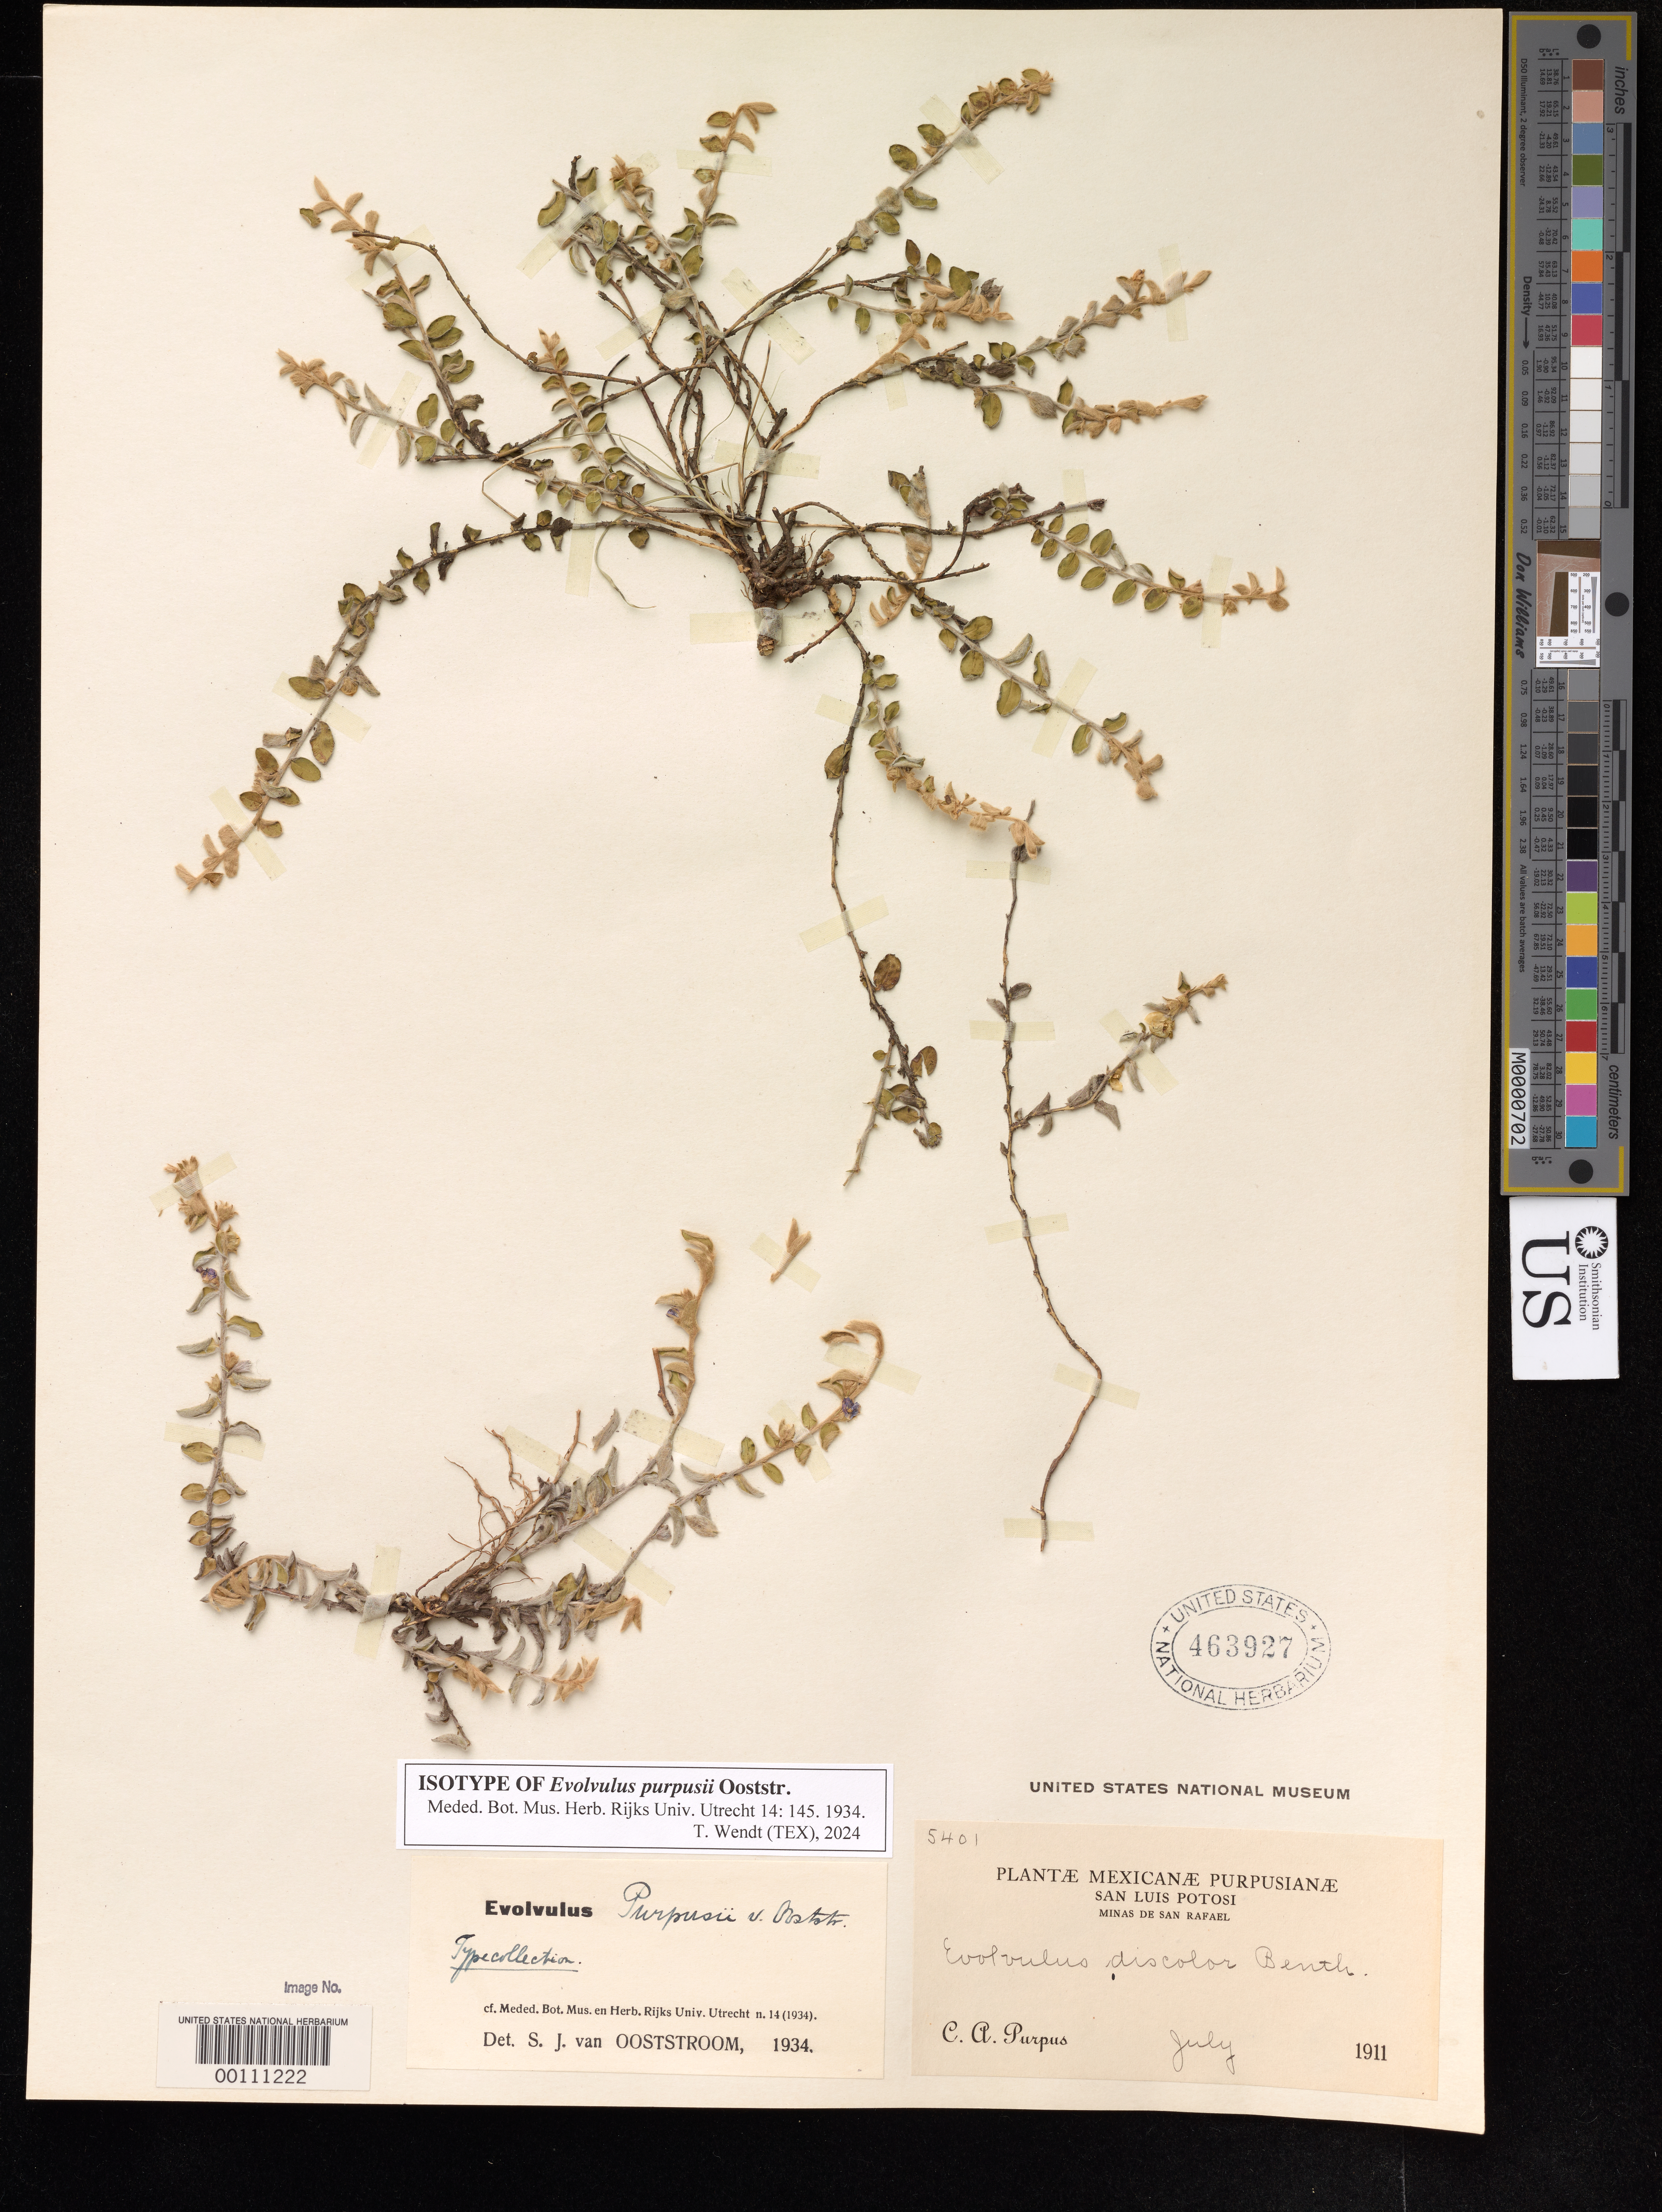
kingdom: Plantae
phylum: Tracheophyta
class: Magnoliopsida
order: Solanales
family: Convolvulaceae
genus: Evolvulus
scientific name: Evolvulus purpusii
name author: Ooststr.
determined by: Wendt, Thomas L.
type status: Isotype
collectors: C. A. Purpus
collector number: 5401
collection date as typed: Jul 1911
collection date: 1911-07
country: Mexico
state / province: San Luis Potosi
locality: Minas de San Rafael.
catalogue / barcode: US 463927